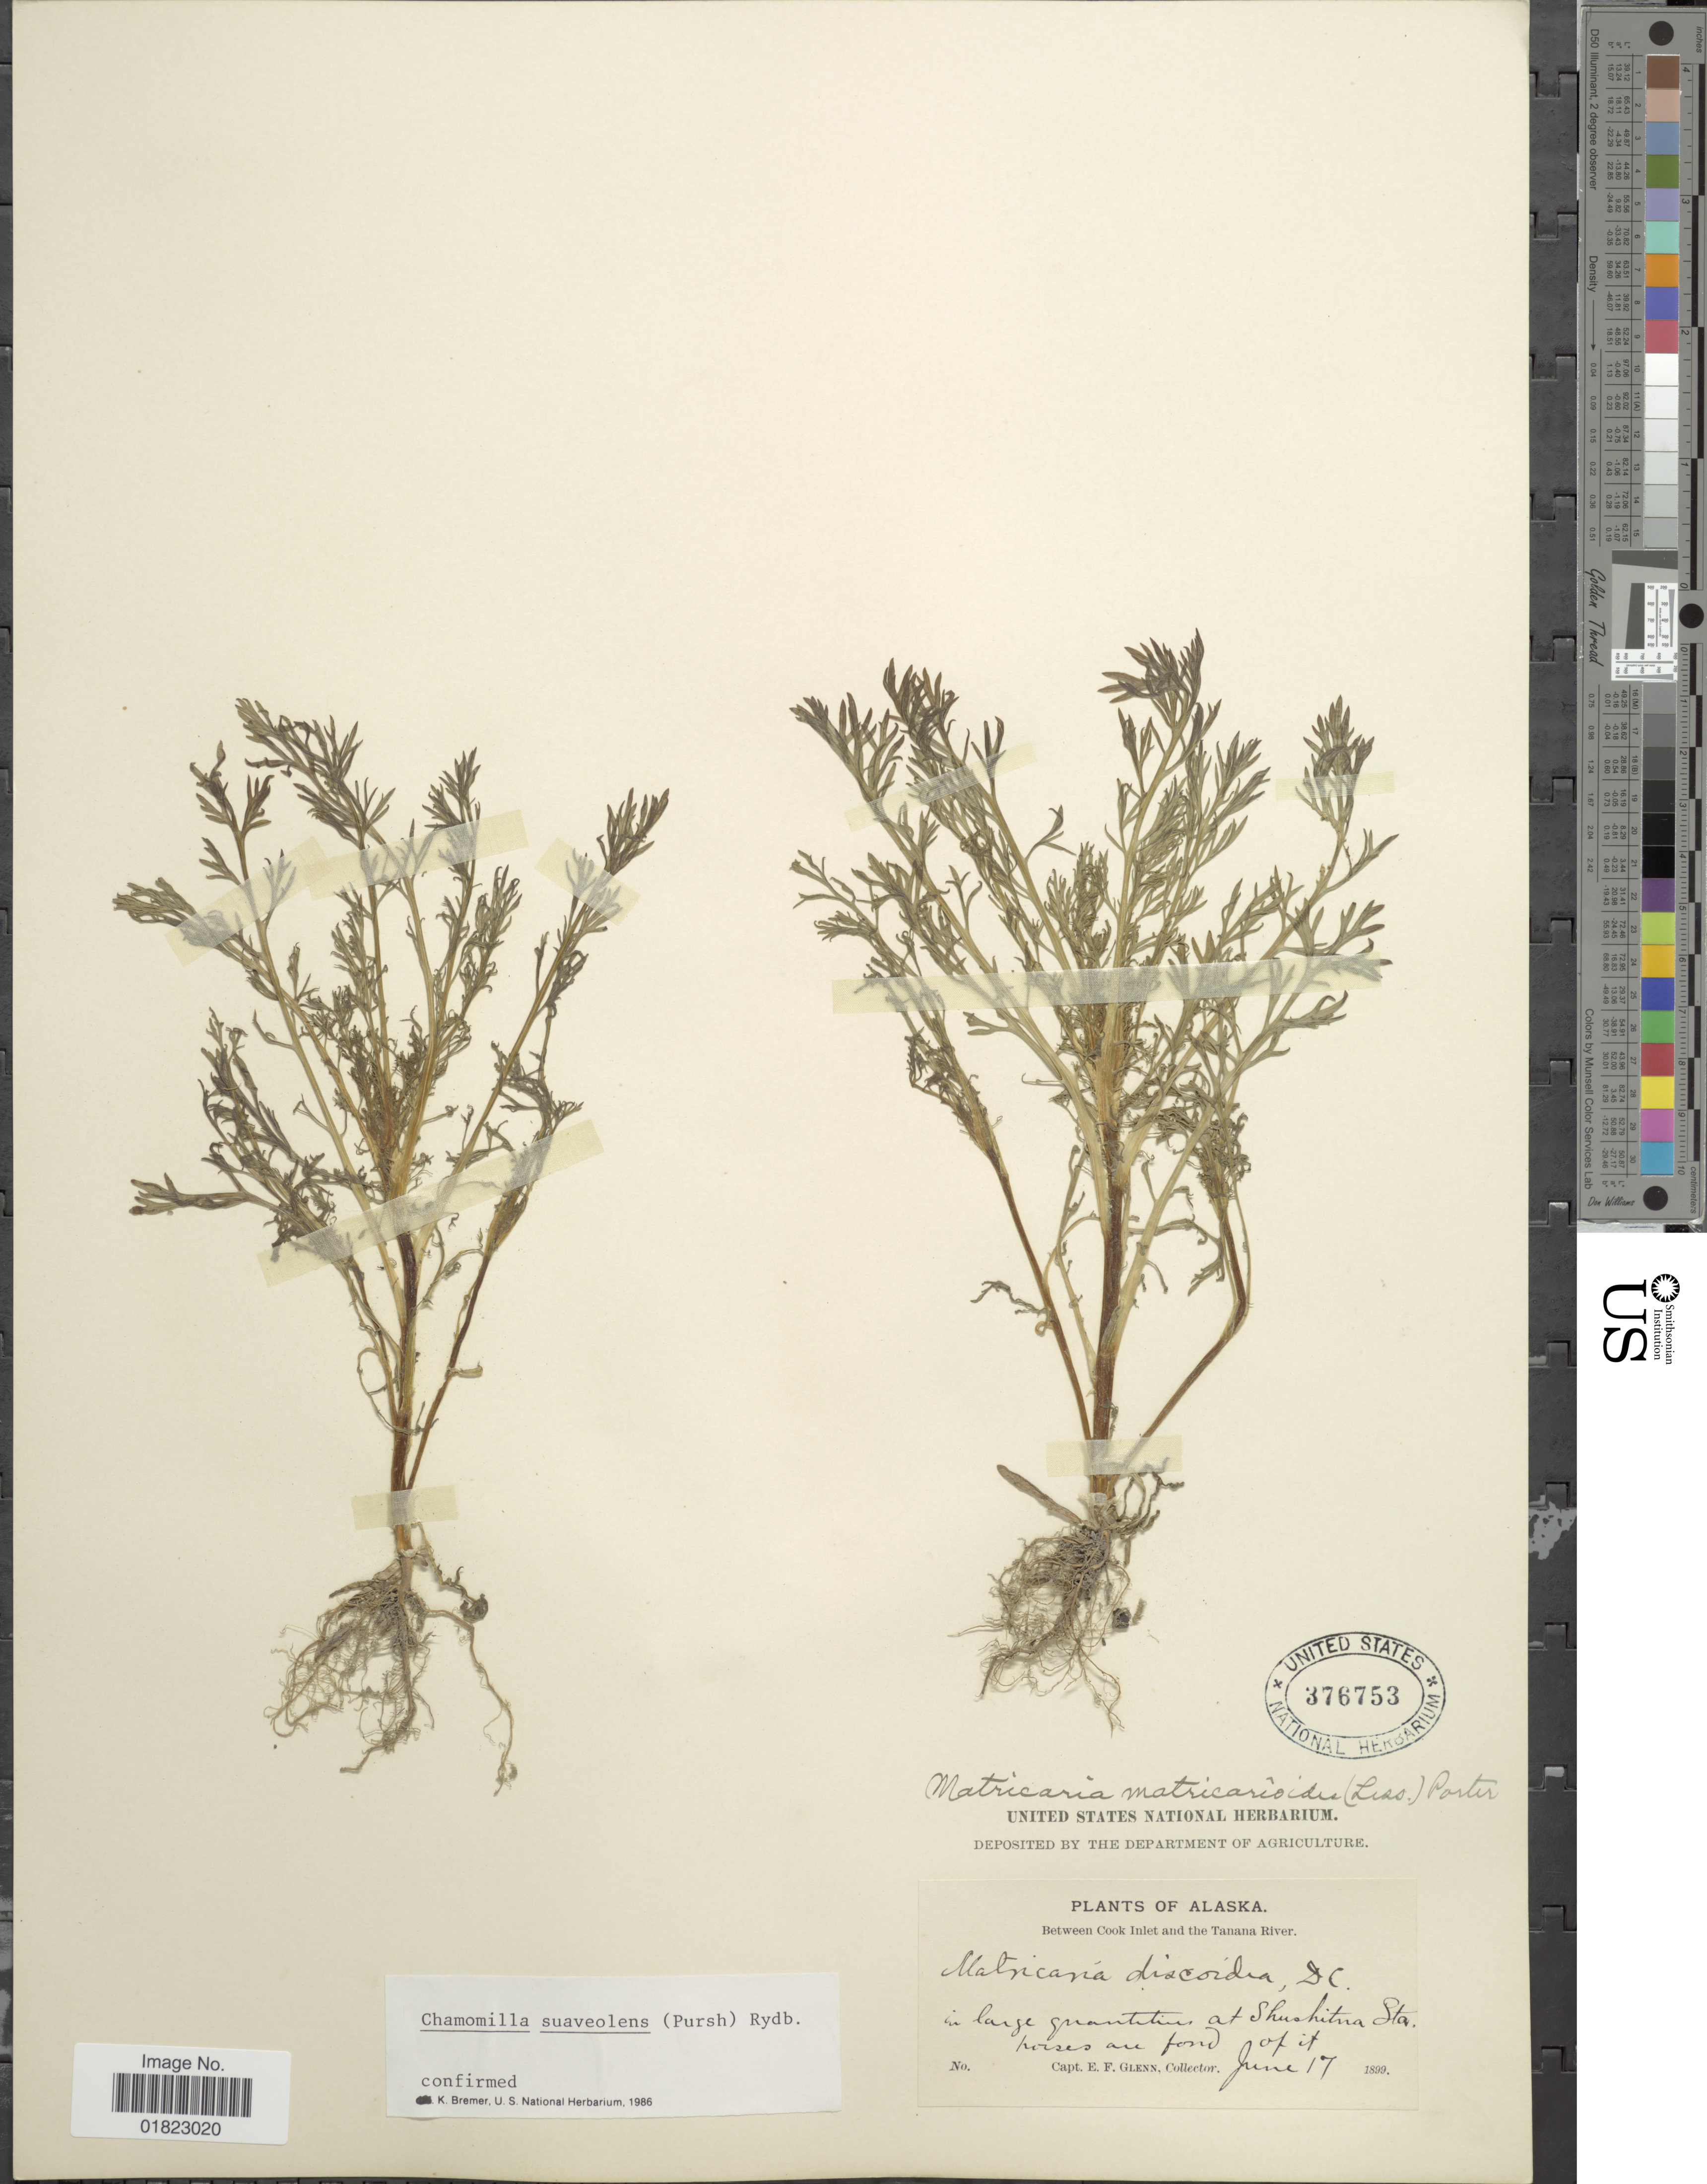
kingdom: Plantae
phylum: Tracheophyta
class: Magnoliopsida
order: Asterales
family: Asteraceae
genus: Matricaria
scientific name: Matricaria matricarioides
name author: (Less.) Porter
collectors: E. Glenn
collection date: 1899-06-17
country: United States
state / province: Alaska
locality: Between Cook Inlet and the Tamana River. Shushitna Sta.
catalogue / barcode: US 376753